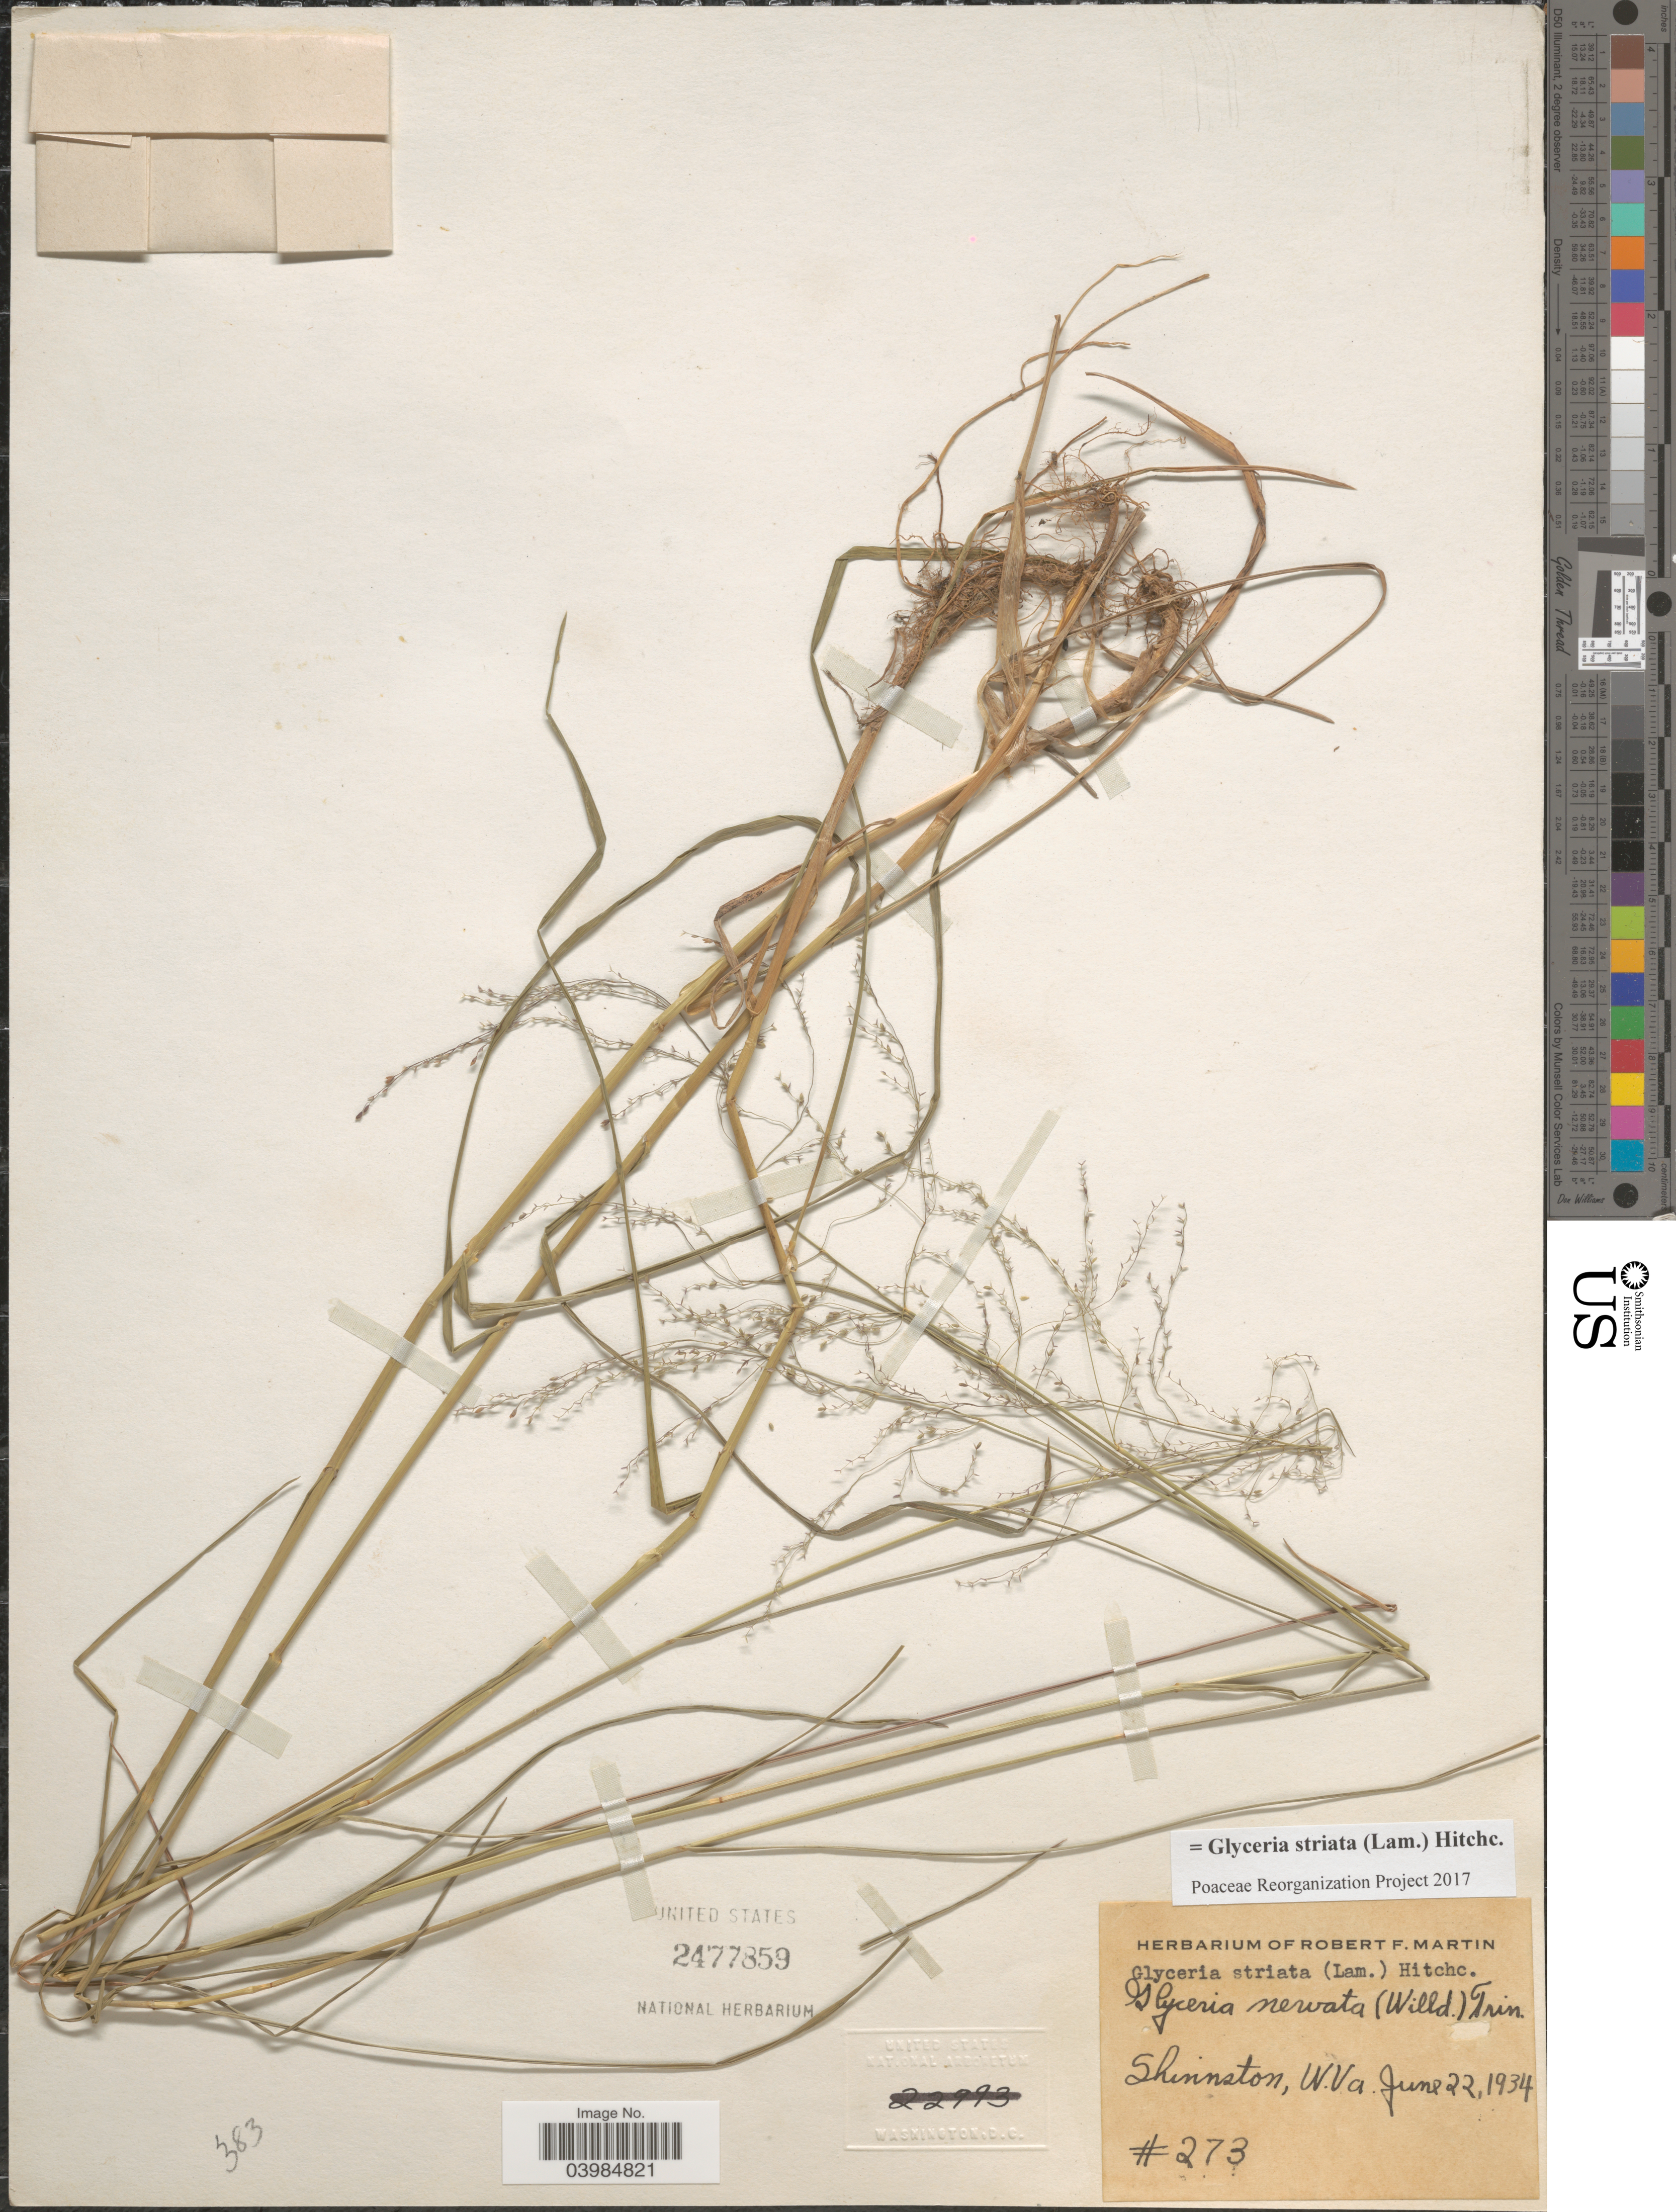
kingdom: Plantae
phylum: Tracheophyta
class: Liliopsida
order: Poales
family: Poaceae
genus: Glyceria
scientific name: Glyceria striata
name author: (Lam.) Hitchc.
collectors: Ex herb. Robert F. Martin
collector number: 273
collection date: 1934-06-22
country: United States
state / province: West Virginia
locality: Shinnston.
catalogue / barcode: US 2477859